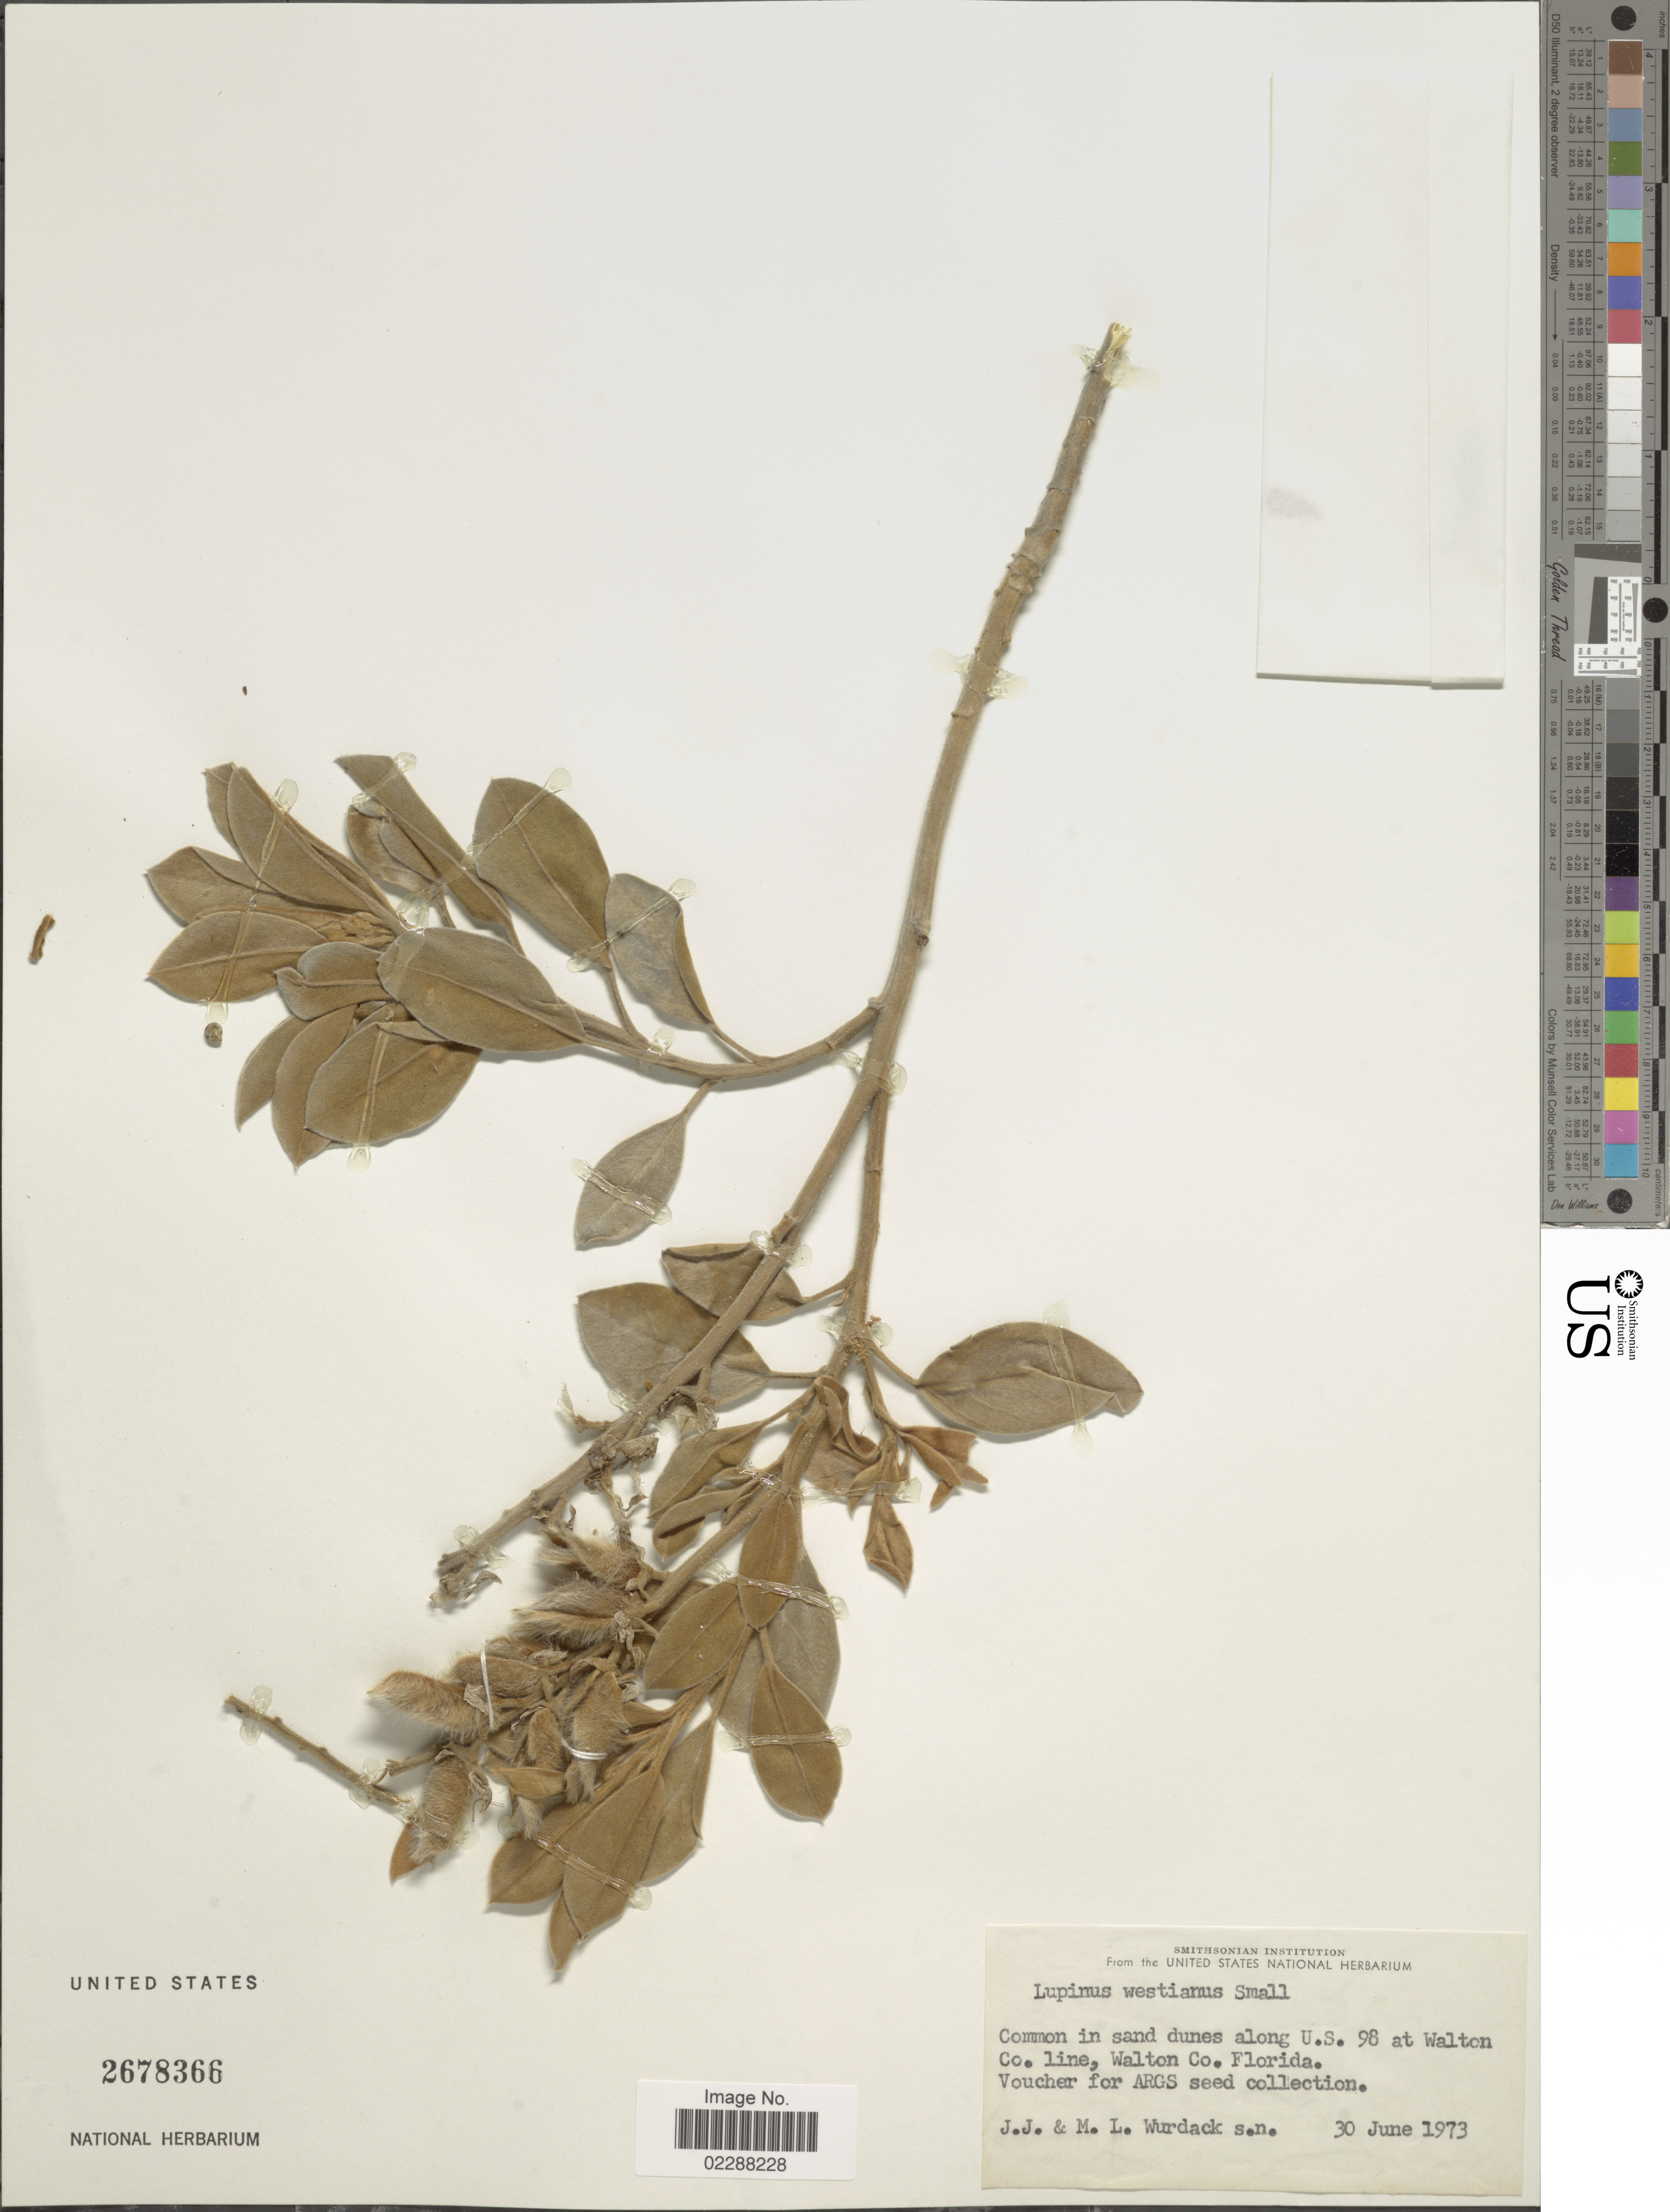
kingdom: Plantae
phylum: Tracheophyta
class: Magnoliopsida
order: Fabales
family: Fabaceae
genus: Lupinus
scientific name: Lupinus westianus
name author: Small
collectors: J. J. Wurdack & M. L. Wurdack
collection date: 1973-06-30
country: United States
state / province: Florida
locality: Common in sand dunes along U.S. 98 at Walden Co. line. Walton Co., Florida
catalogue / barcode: US 2678366